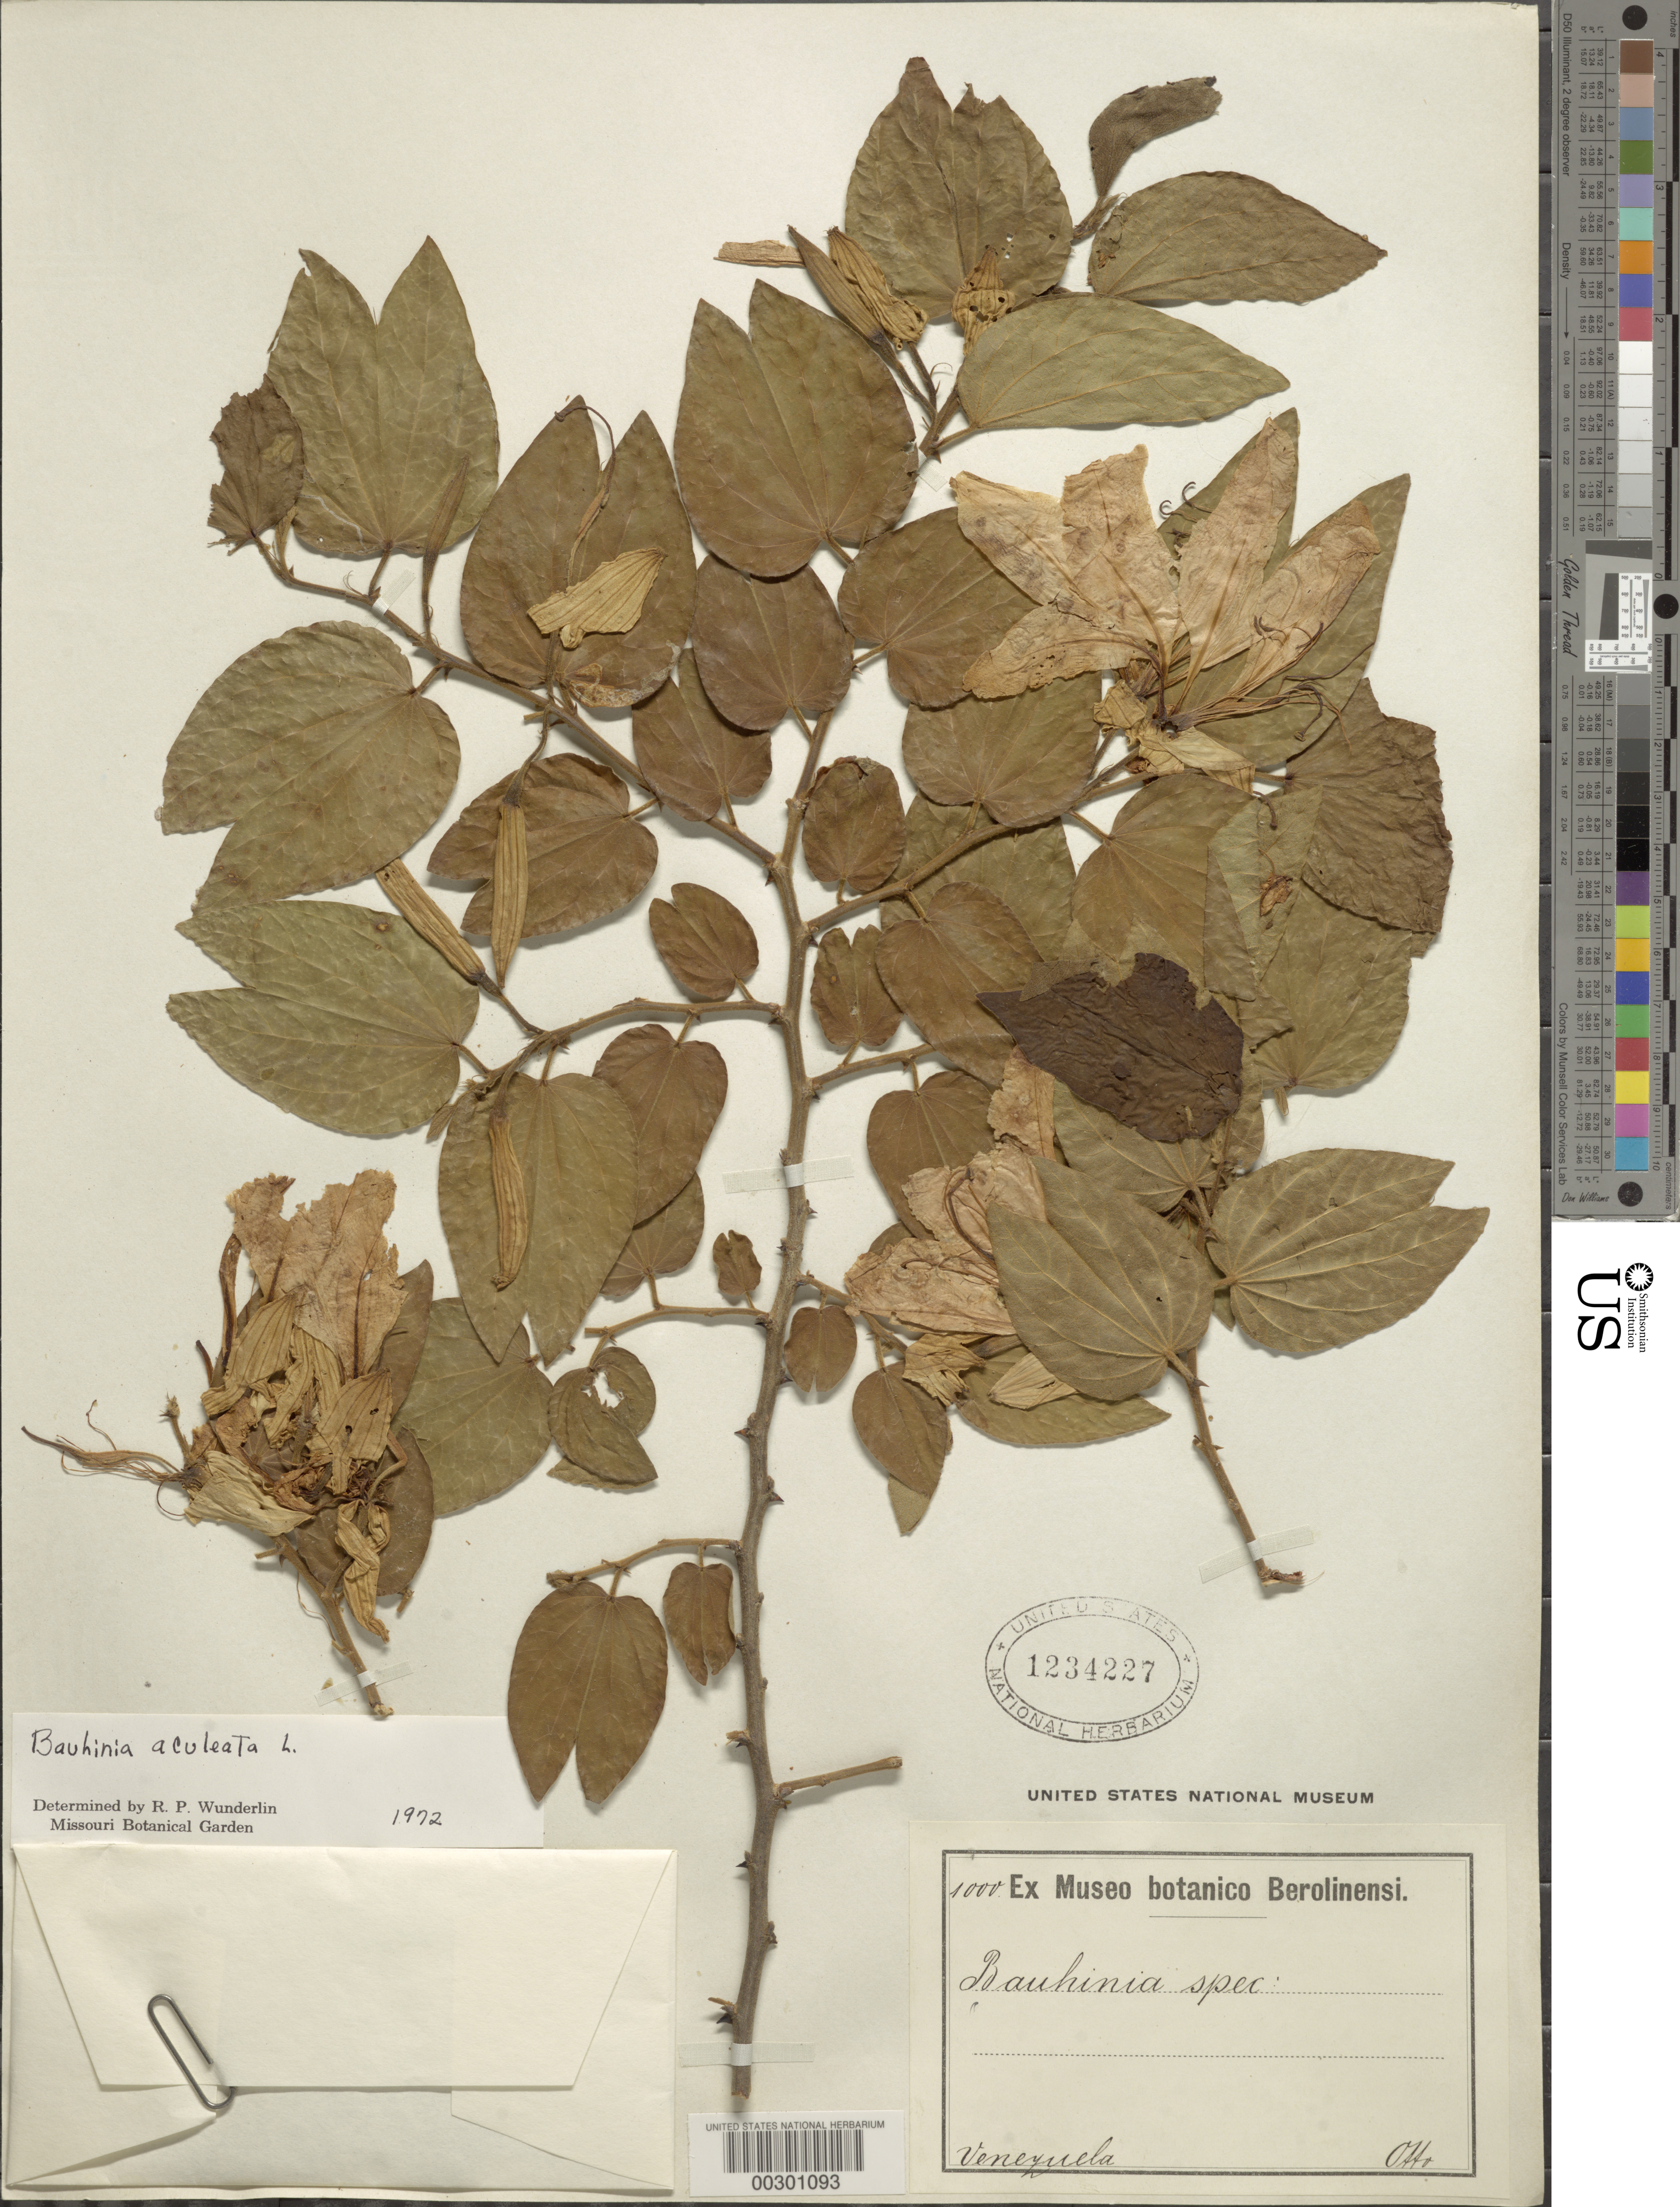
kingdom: Plantae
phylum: Tracheophyta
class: Magnoliopsida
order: Fabales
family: Fabaceae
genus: Bauhinia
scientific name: Bauhinia aculeata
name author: L.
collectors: C. Otto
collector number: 1000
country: Venezuela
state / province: Mérida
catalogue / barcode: US 1234227